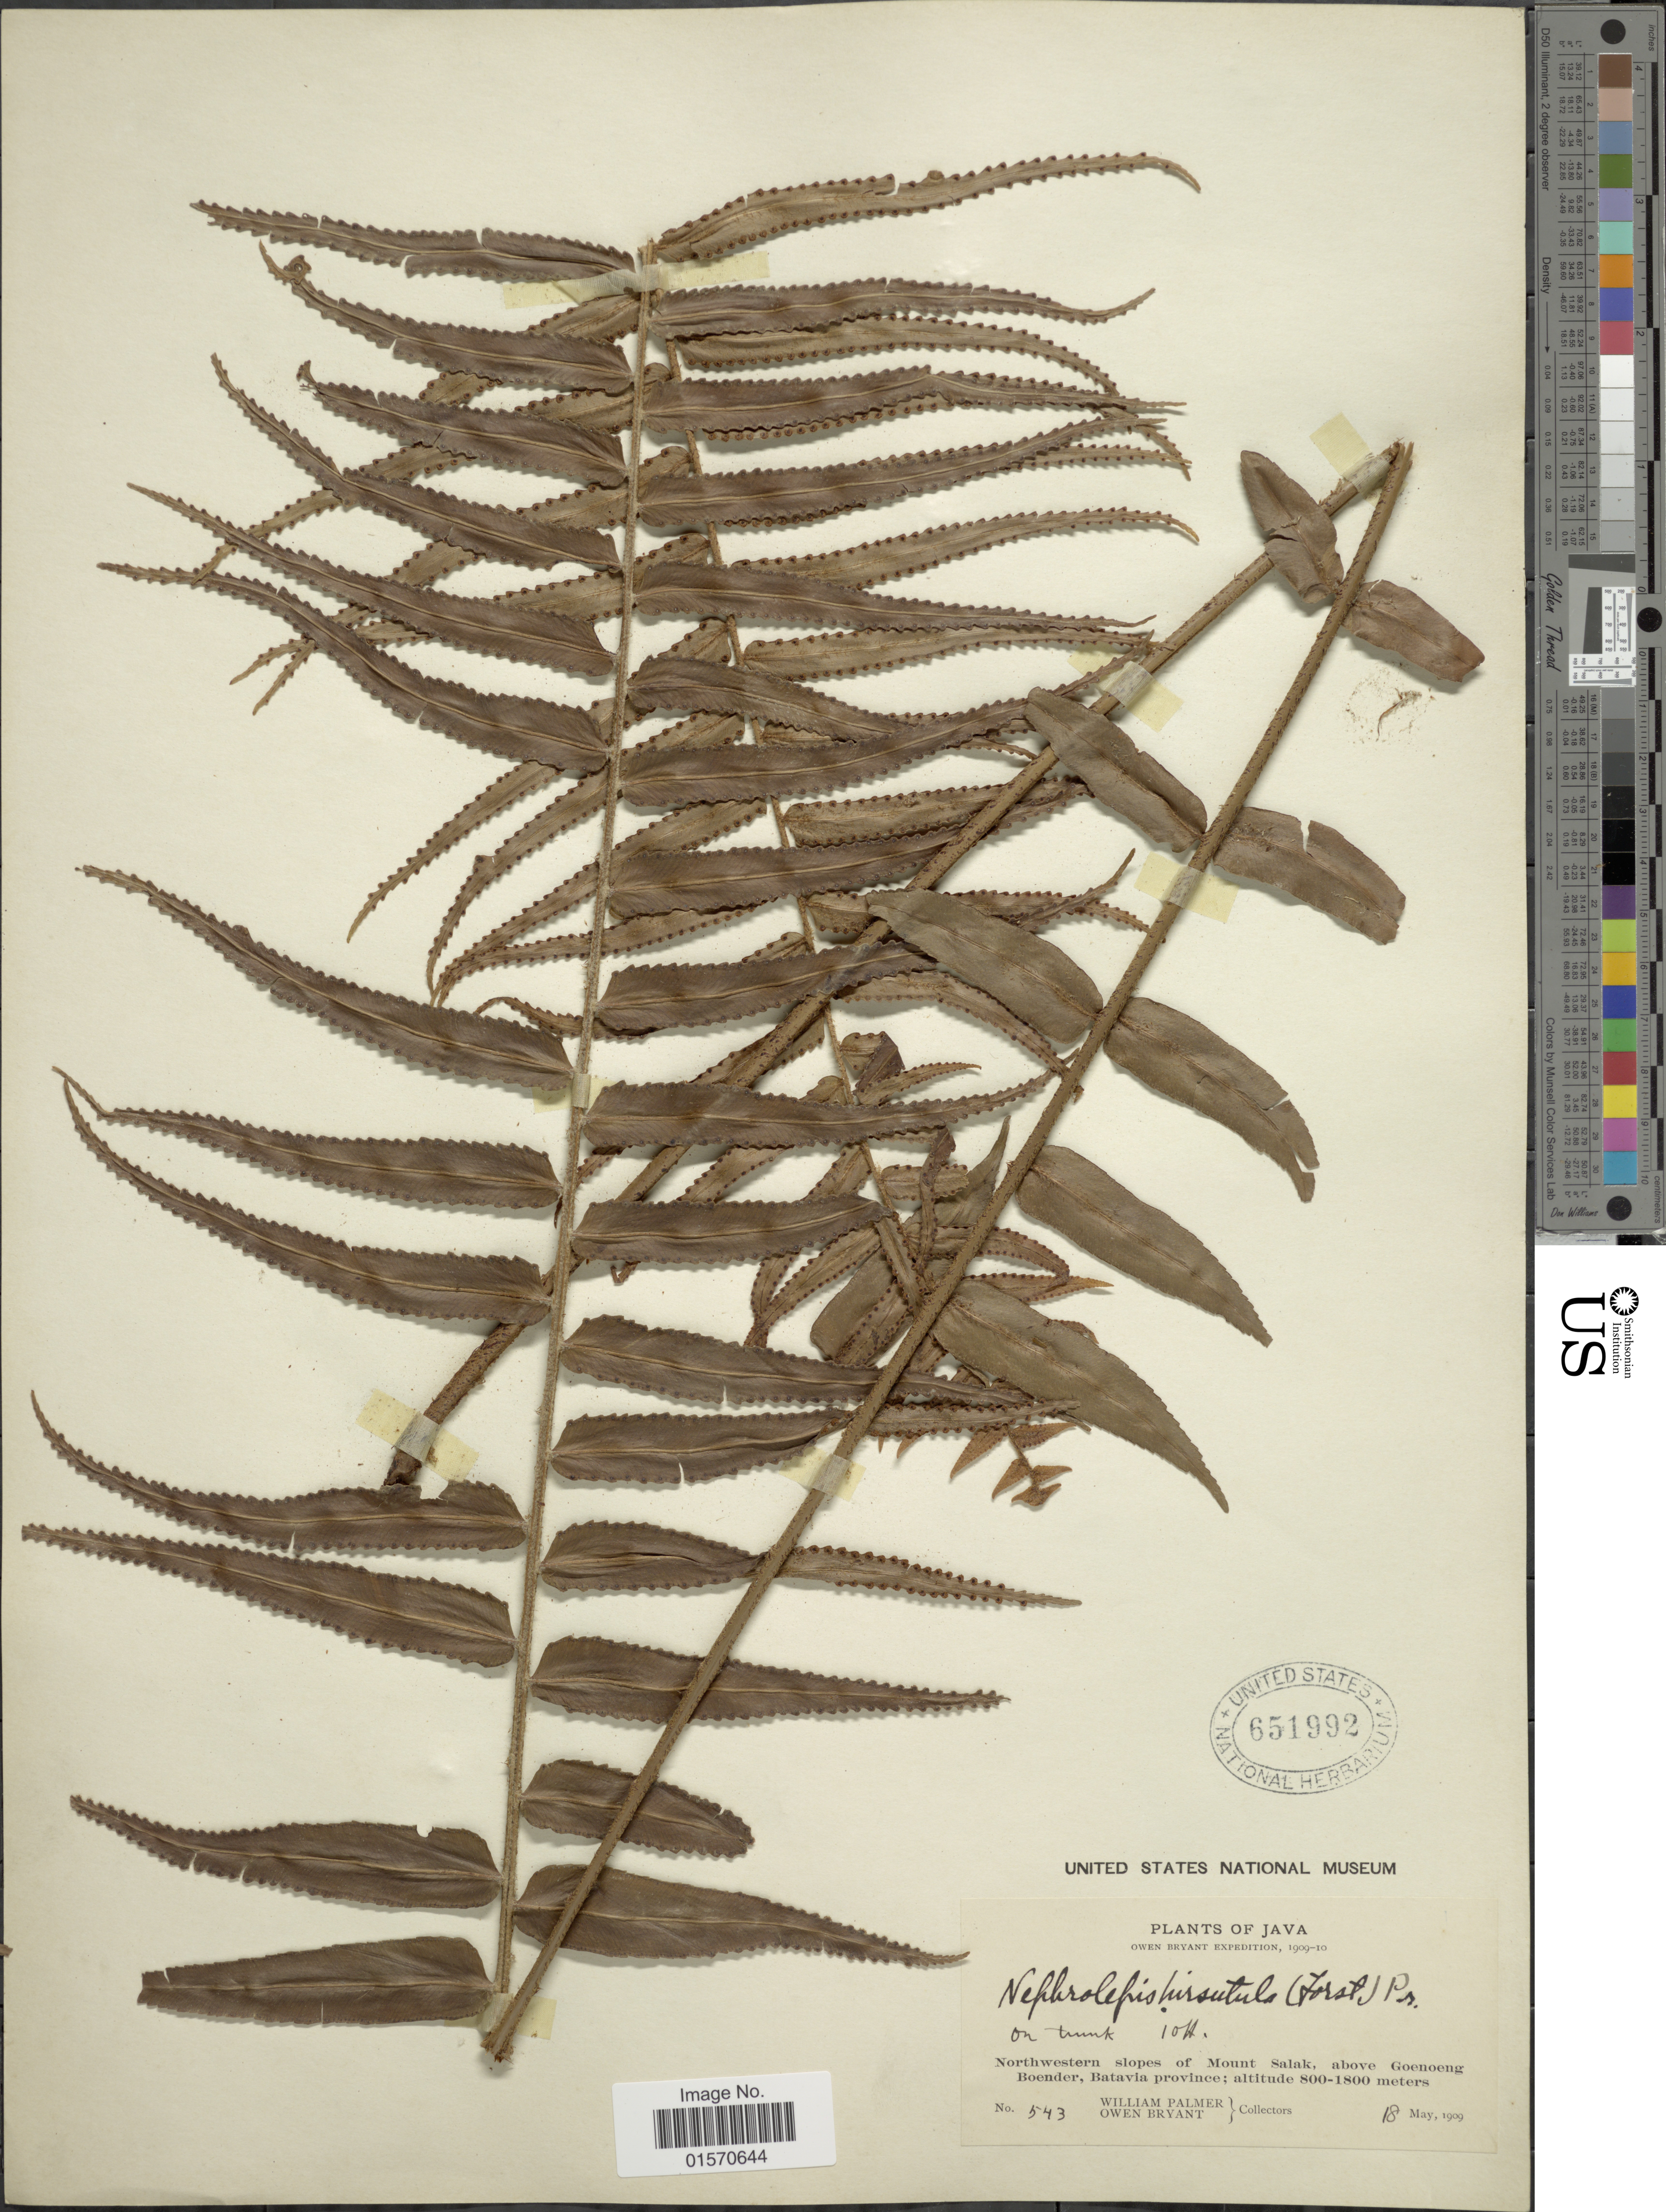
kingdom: Plantae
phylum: Tracheophyta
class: Polypodiopsida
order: Polypodiales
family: Nephrolepidaceae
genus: Nephrolepis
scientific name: Nephrolepis multiflora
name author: (Roxb.) F.M. Jarrett ex C.V. Morton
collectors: W. Palmer & O. Bryant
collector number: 543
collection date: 1909-03-18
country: Indonesia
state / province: Java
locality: Northwestern slopes of Mount Salak, above Goenoeng Boender, Batavia province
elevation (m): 800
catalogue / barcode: US 651992